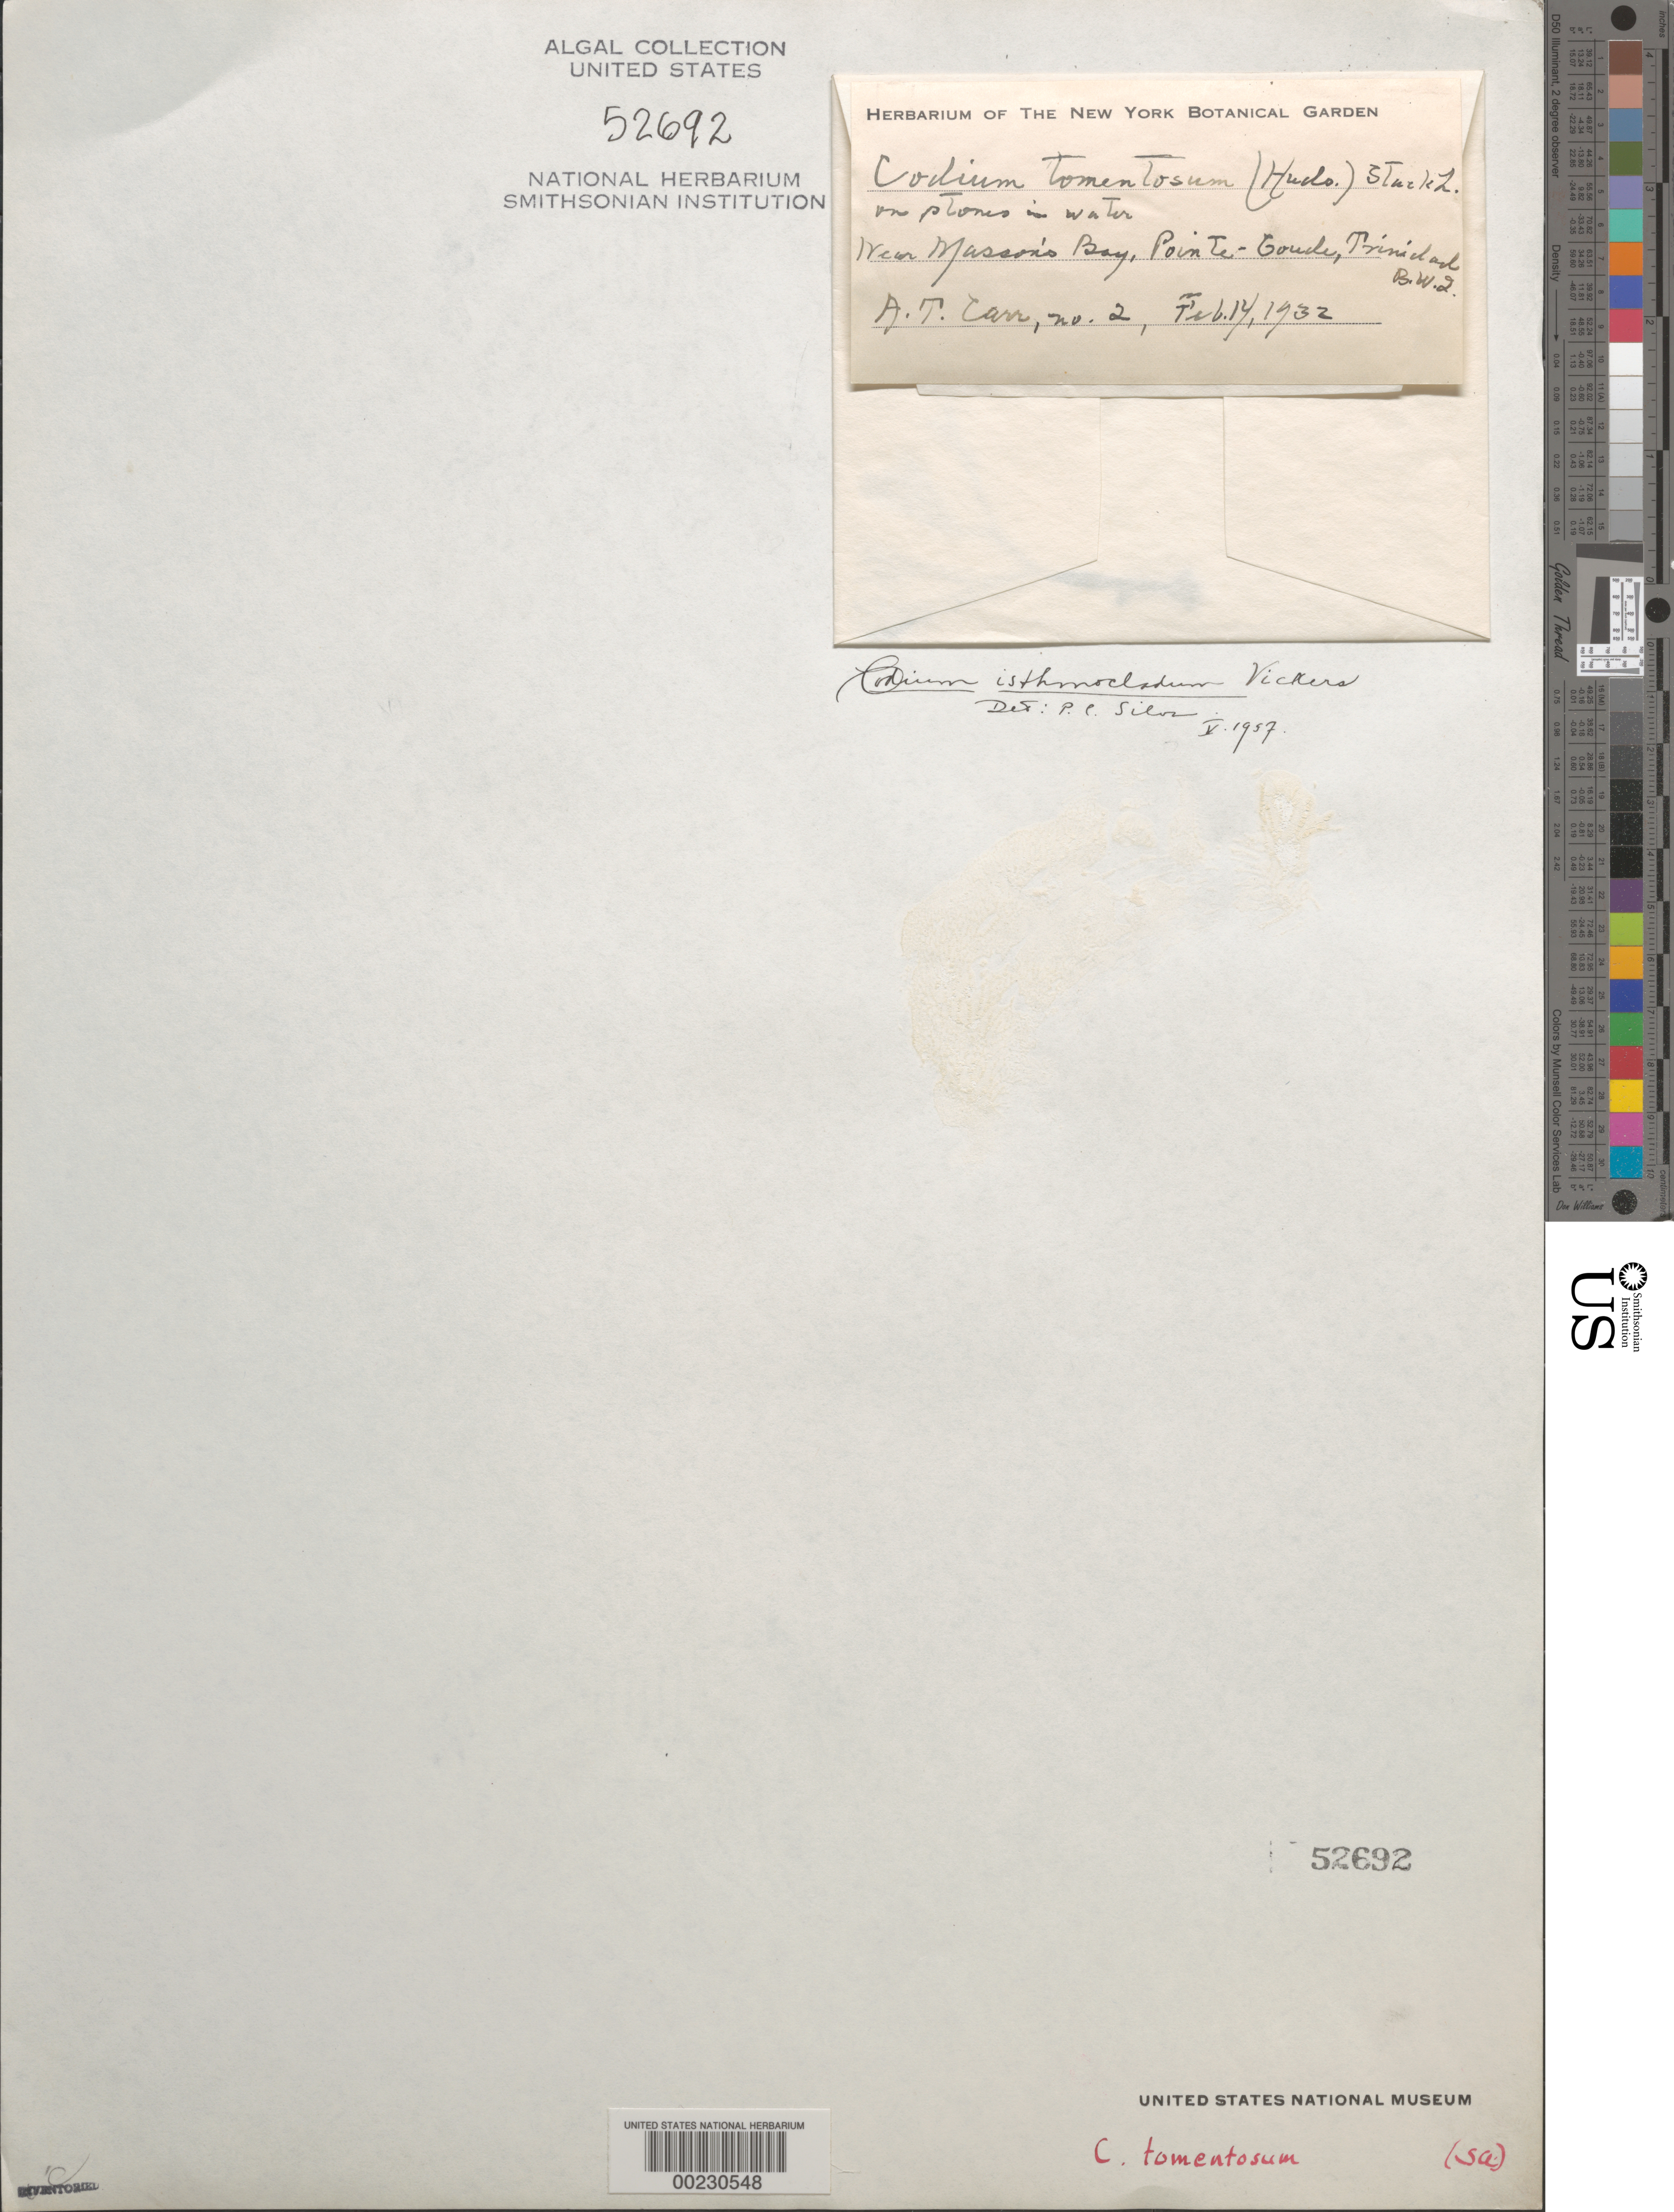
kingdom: Plantae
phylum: Chlorophyta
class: Ulvophyceae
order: Bryopsidales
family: Codiaceae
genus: Codium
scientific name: Codium isthmocladum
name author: Vickers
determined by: Silva, P. C.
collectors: A. Carr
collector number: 2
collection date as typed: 14 Feb 1932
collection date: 1932-02-14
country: Trinidad and Tobago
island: Trinidad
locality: Pointe-Goude, near Masson's Bay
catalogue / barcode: US 52692